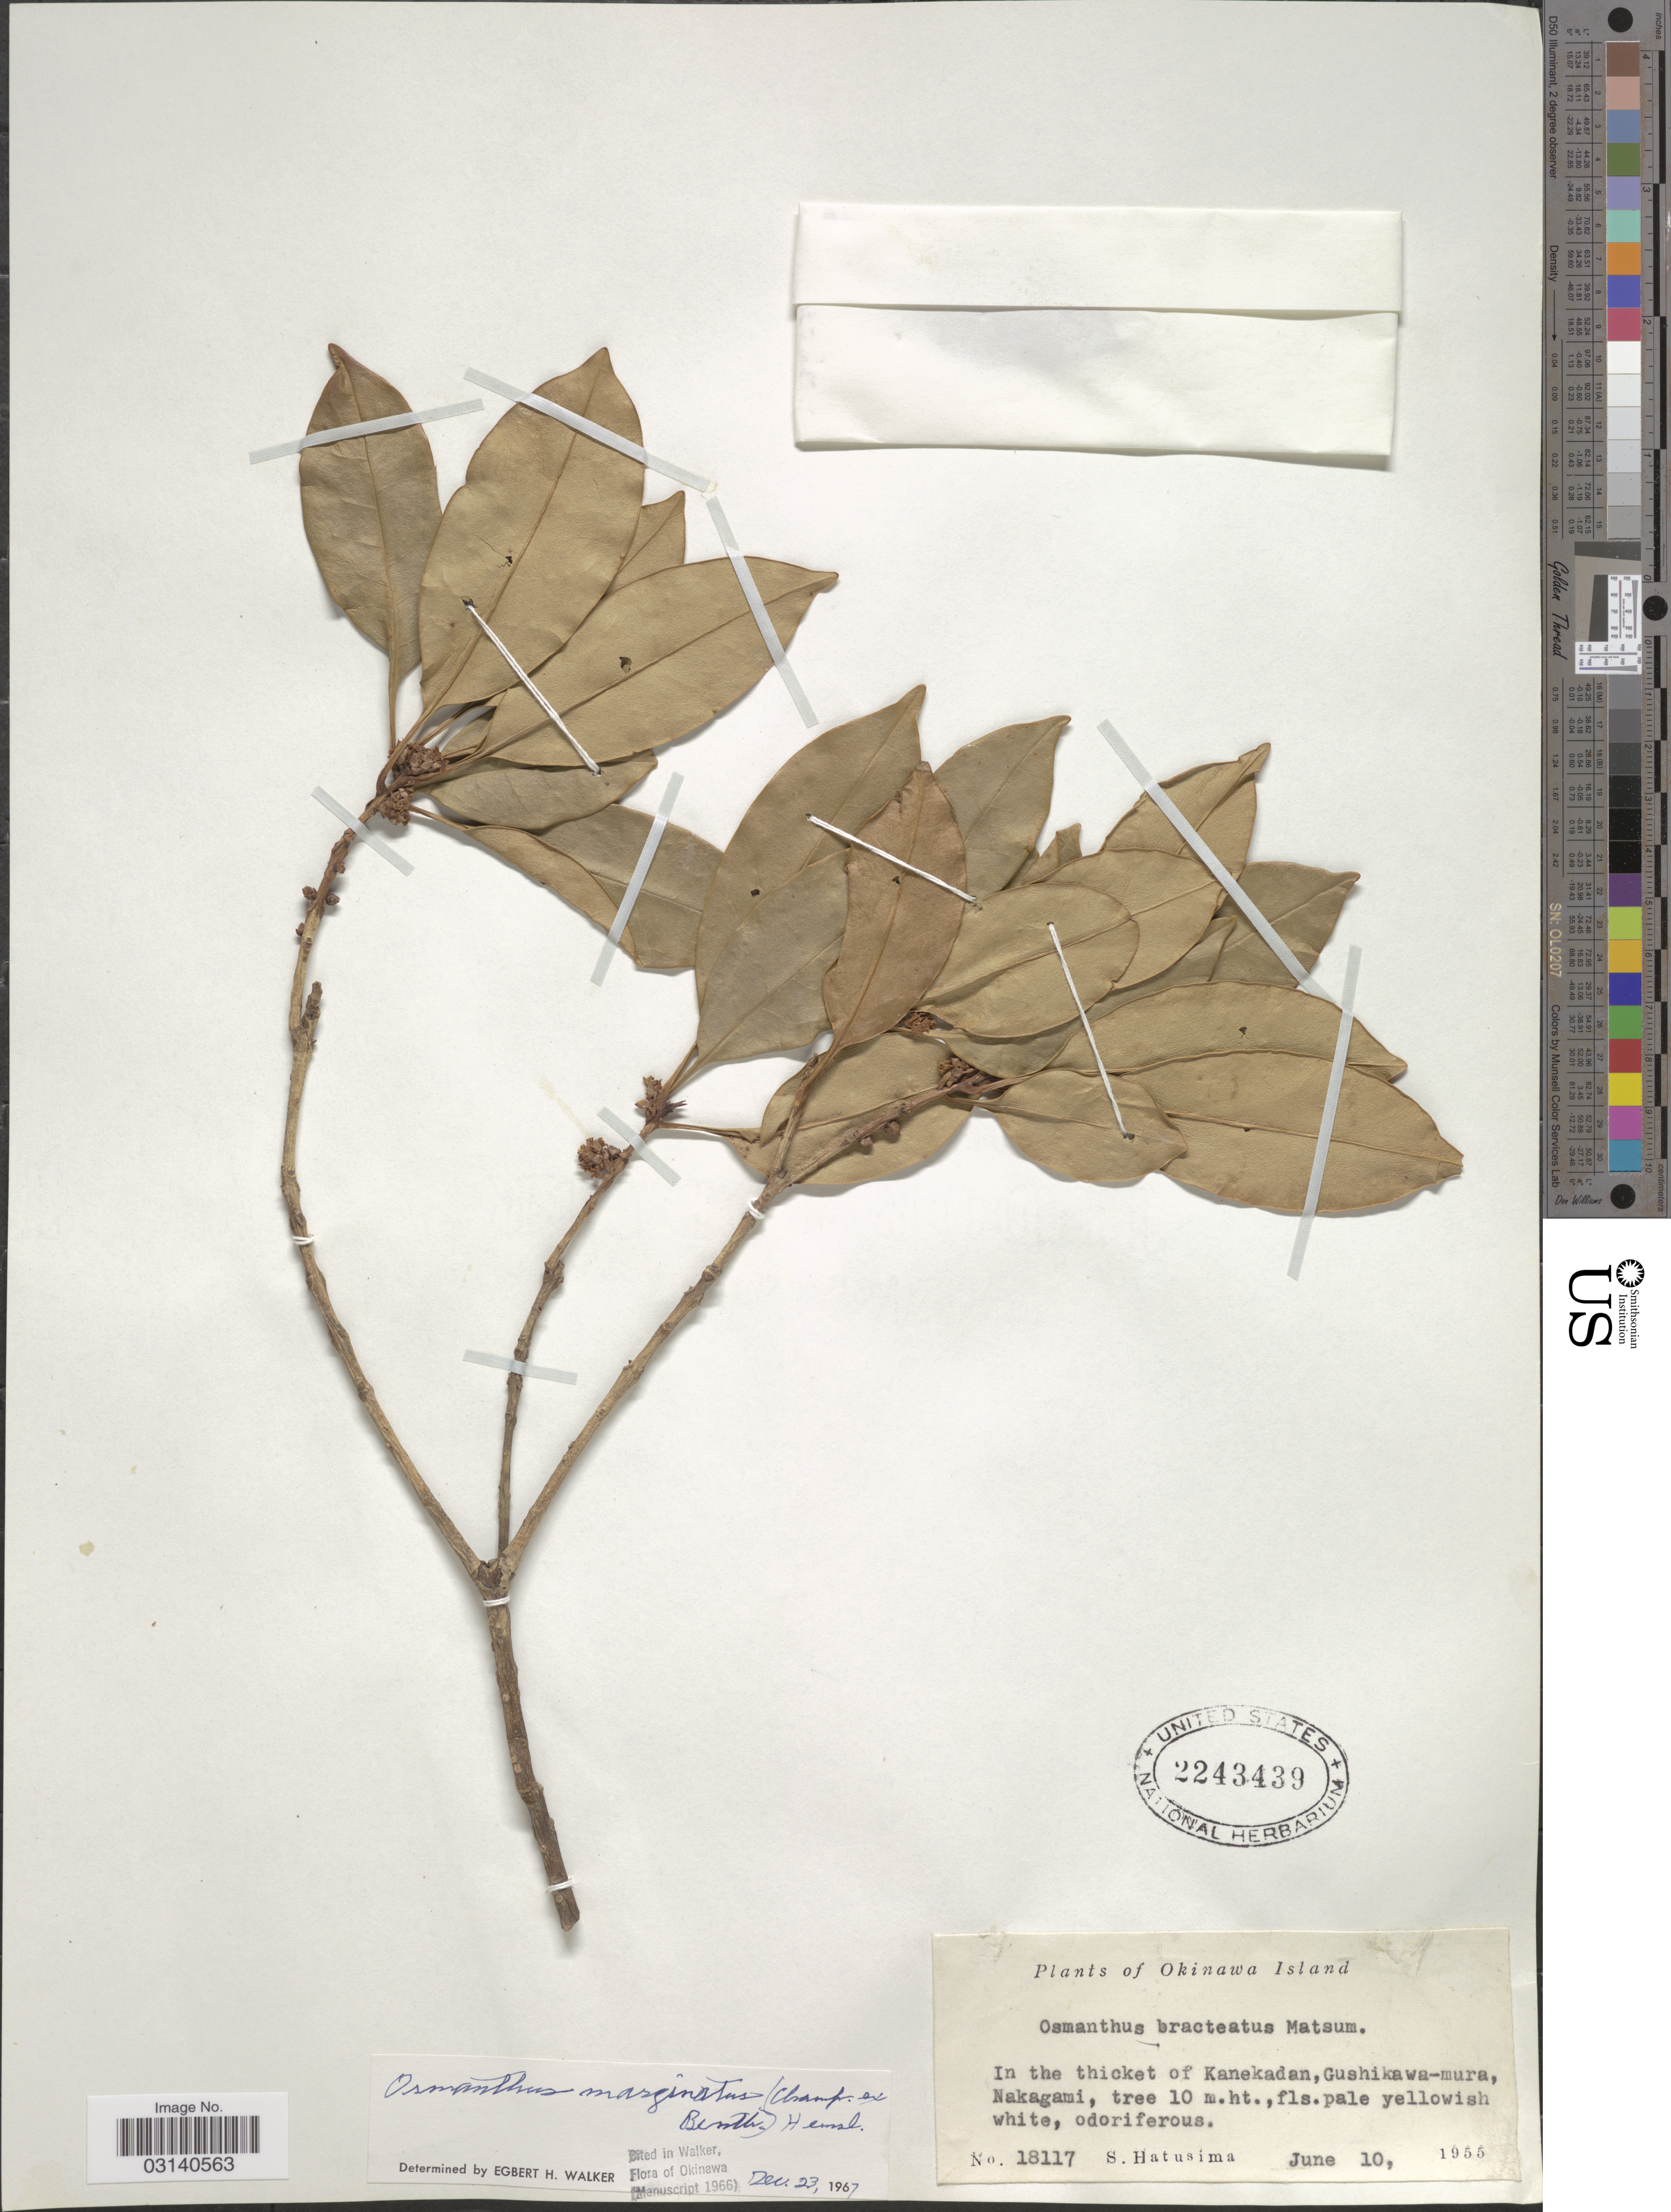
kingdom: Plantae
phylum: Tracheophyta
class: Magnoliopsida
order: Lamiales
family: Oleaceae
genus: Osmanthus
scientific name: Osmanthus marginatus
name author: (Champ. ex Benth.) Hemsl.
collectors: S. Hatusima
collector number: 18117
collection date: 1955-06-10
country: Japan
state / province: Okinawa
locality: Okinawa Island, In the thicket of Kanekadan, Gushikawa-mura, Nakagami.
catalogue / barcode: US 2243439